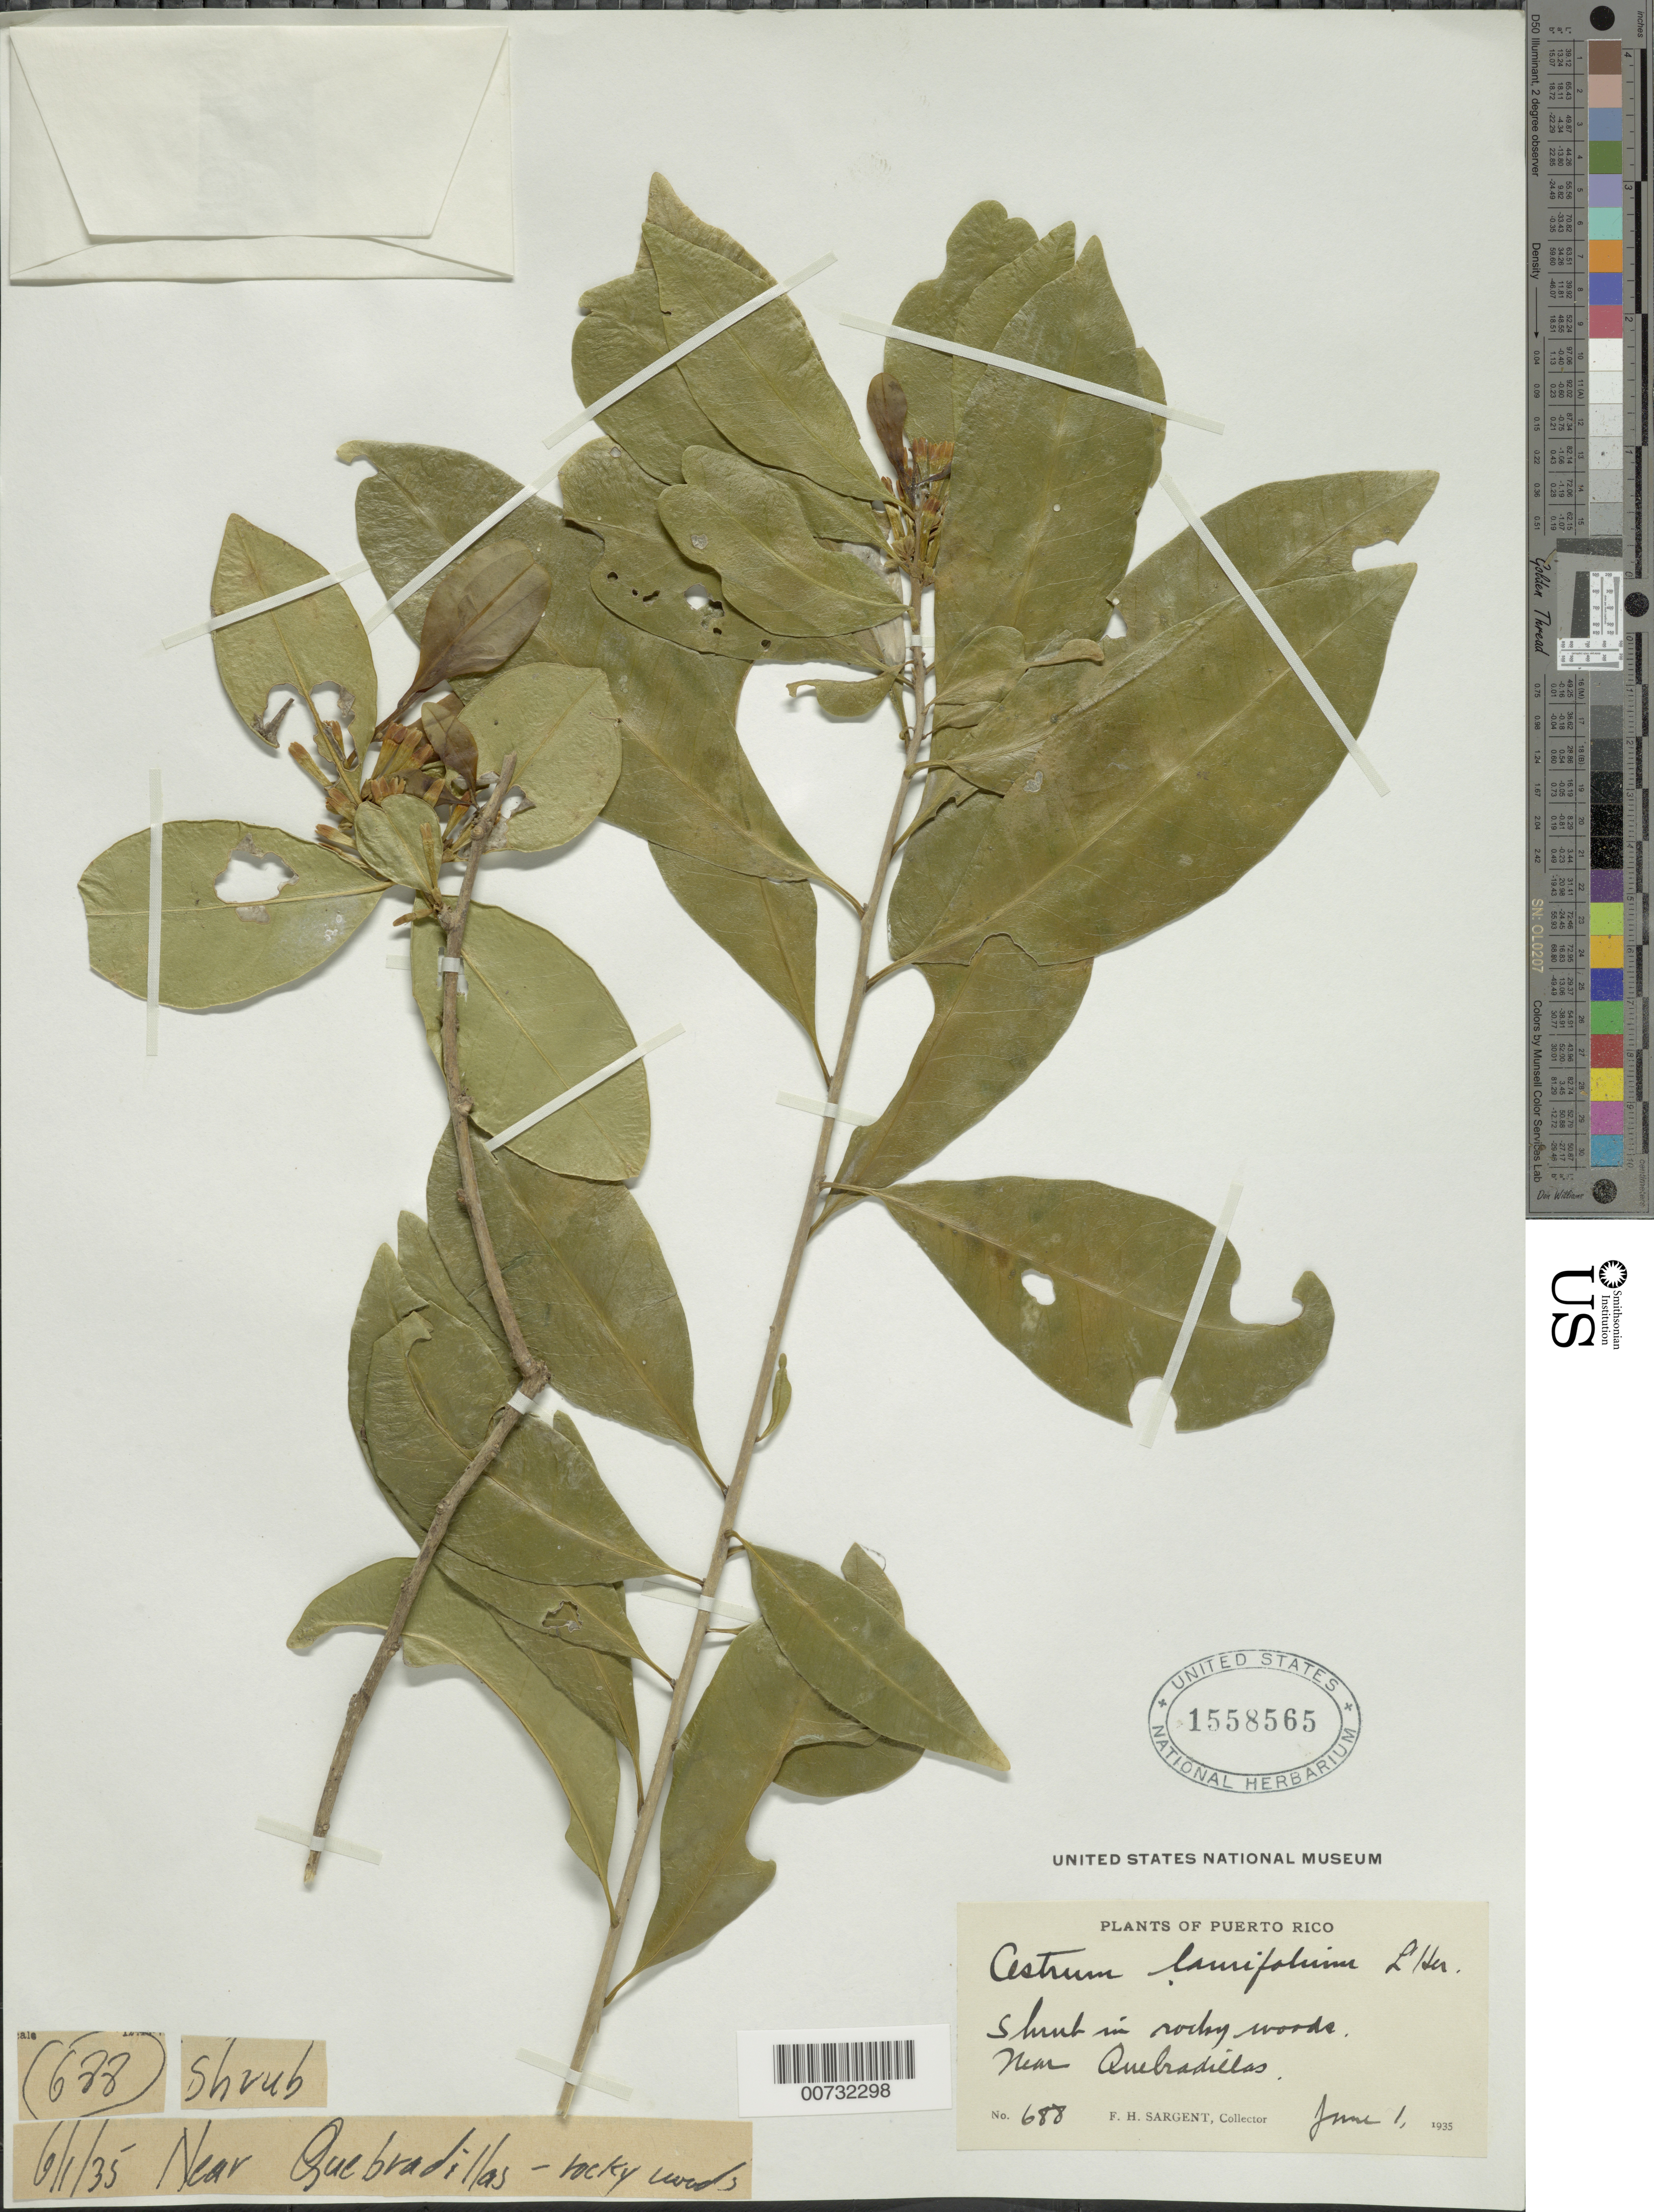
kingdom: Plantae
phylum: Tracheophyta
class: Magnoliopsida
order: Solanales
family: Solanaceae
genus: Cestrum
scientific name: Cestrum laurifolium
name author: L'Hér.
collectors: F. H. Sargent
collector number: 688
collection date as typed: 01 Jun 1935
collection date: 1935-06-01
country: Puerto Rico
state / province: Quebradillas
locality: Quebradillas, near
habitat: Rocky woods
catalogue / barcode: US 1558565